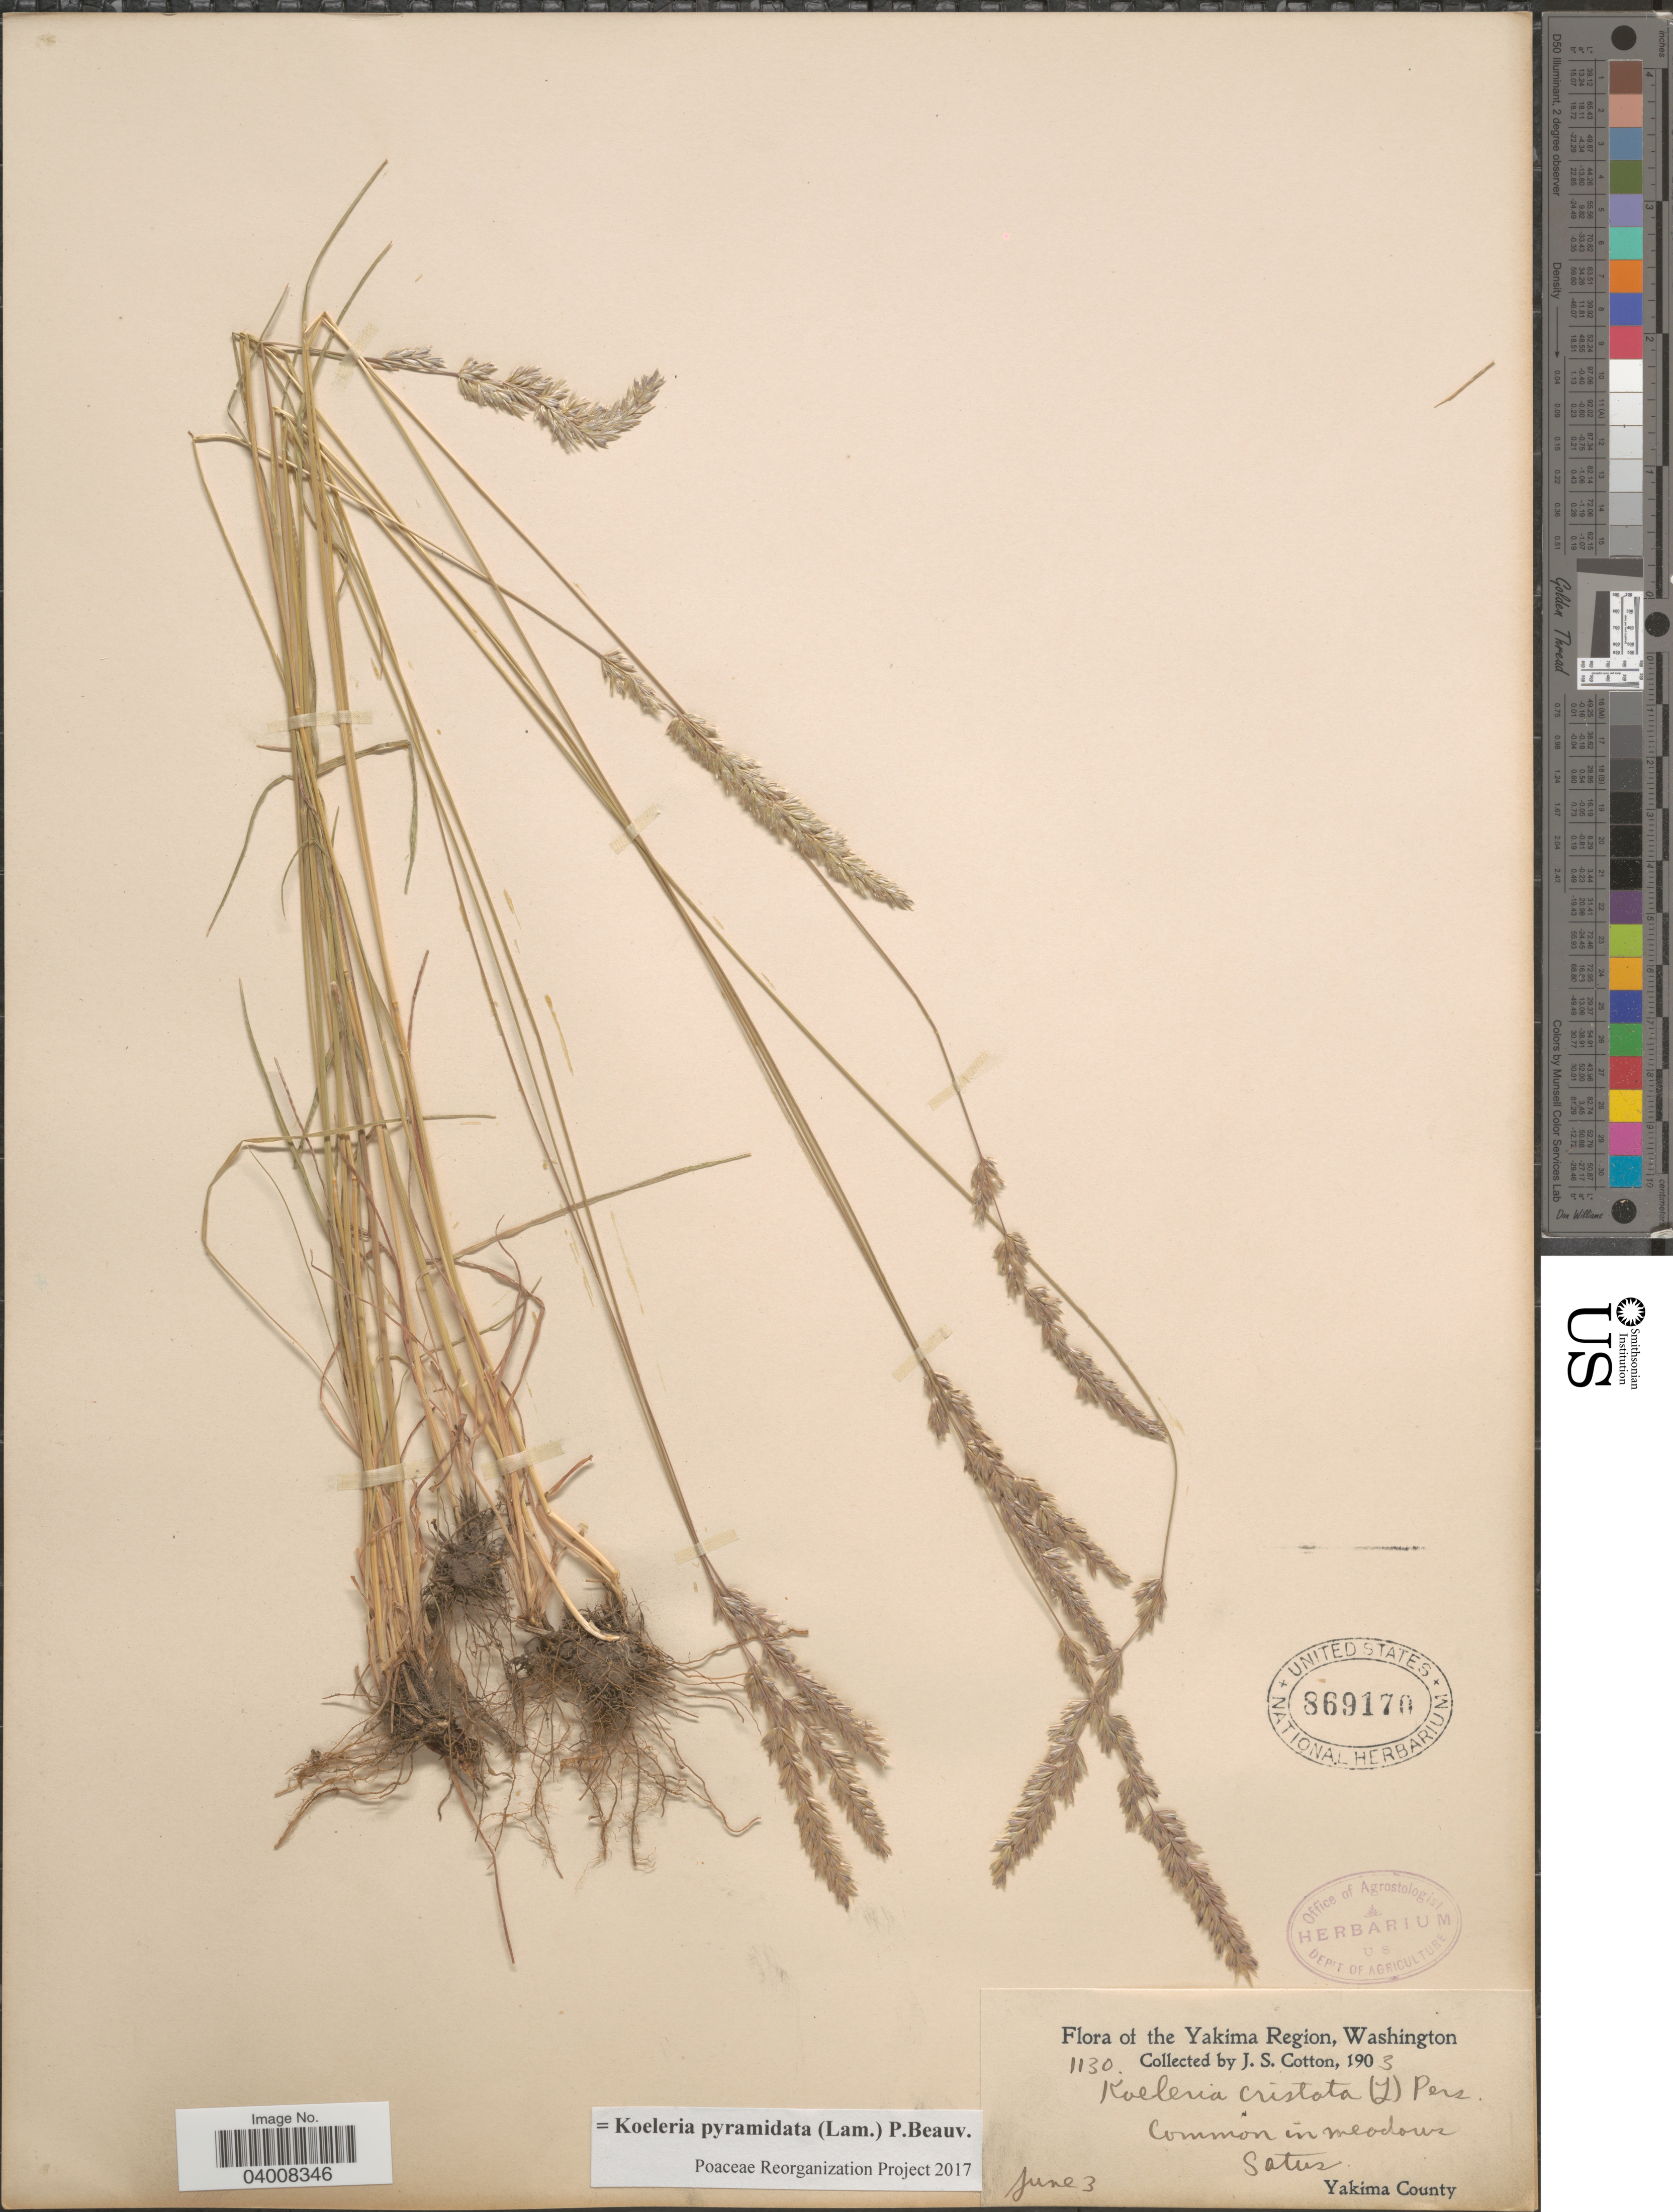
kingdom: Plantae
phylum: Tracheophyta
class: Liliopsida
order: Poales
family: Poaceae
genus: Koeleria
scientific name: Koeleria pyramidata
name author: (Lam.) P. Beauv.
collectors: J. S. Cotton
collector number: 1130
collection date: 1903-06-03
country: United States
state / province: Washington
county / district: Yakima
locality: The Yakima Region. Yakima County.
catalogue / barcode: US 869170